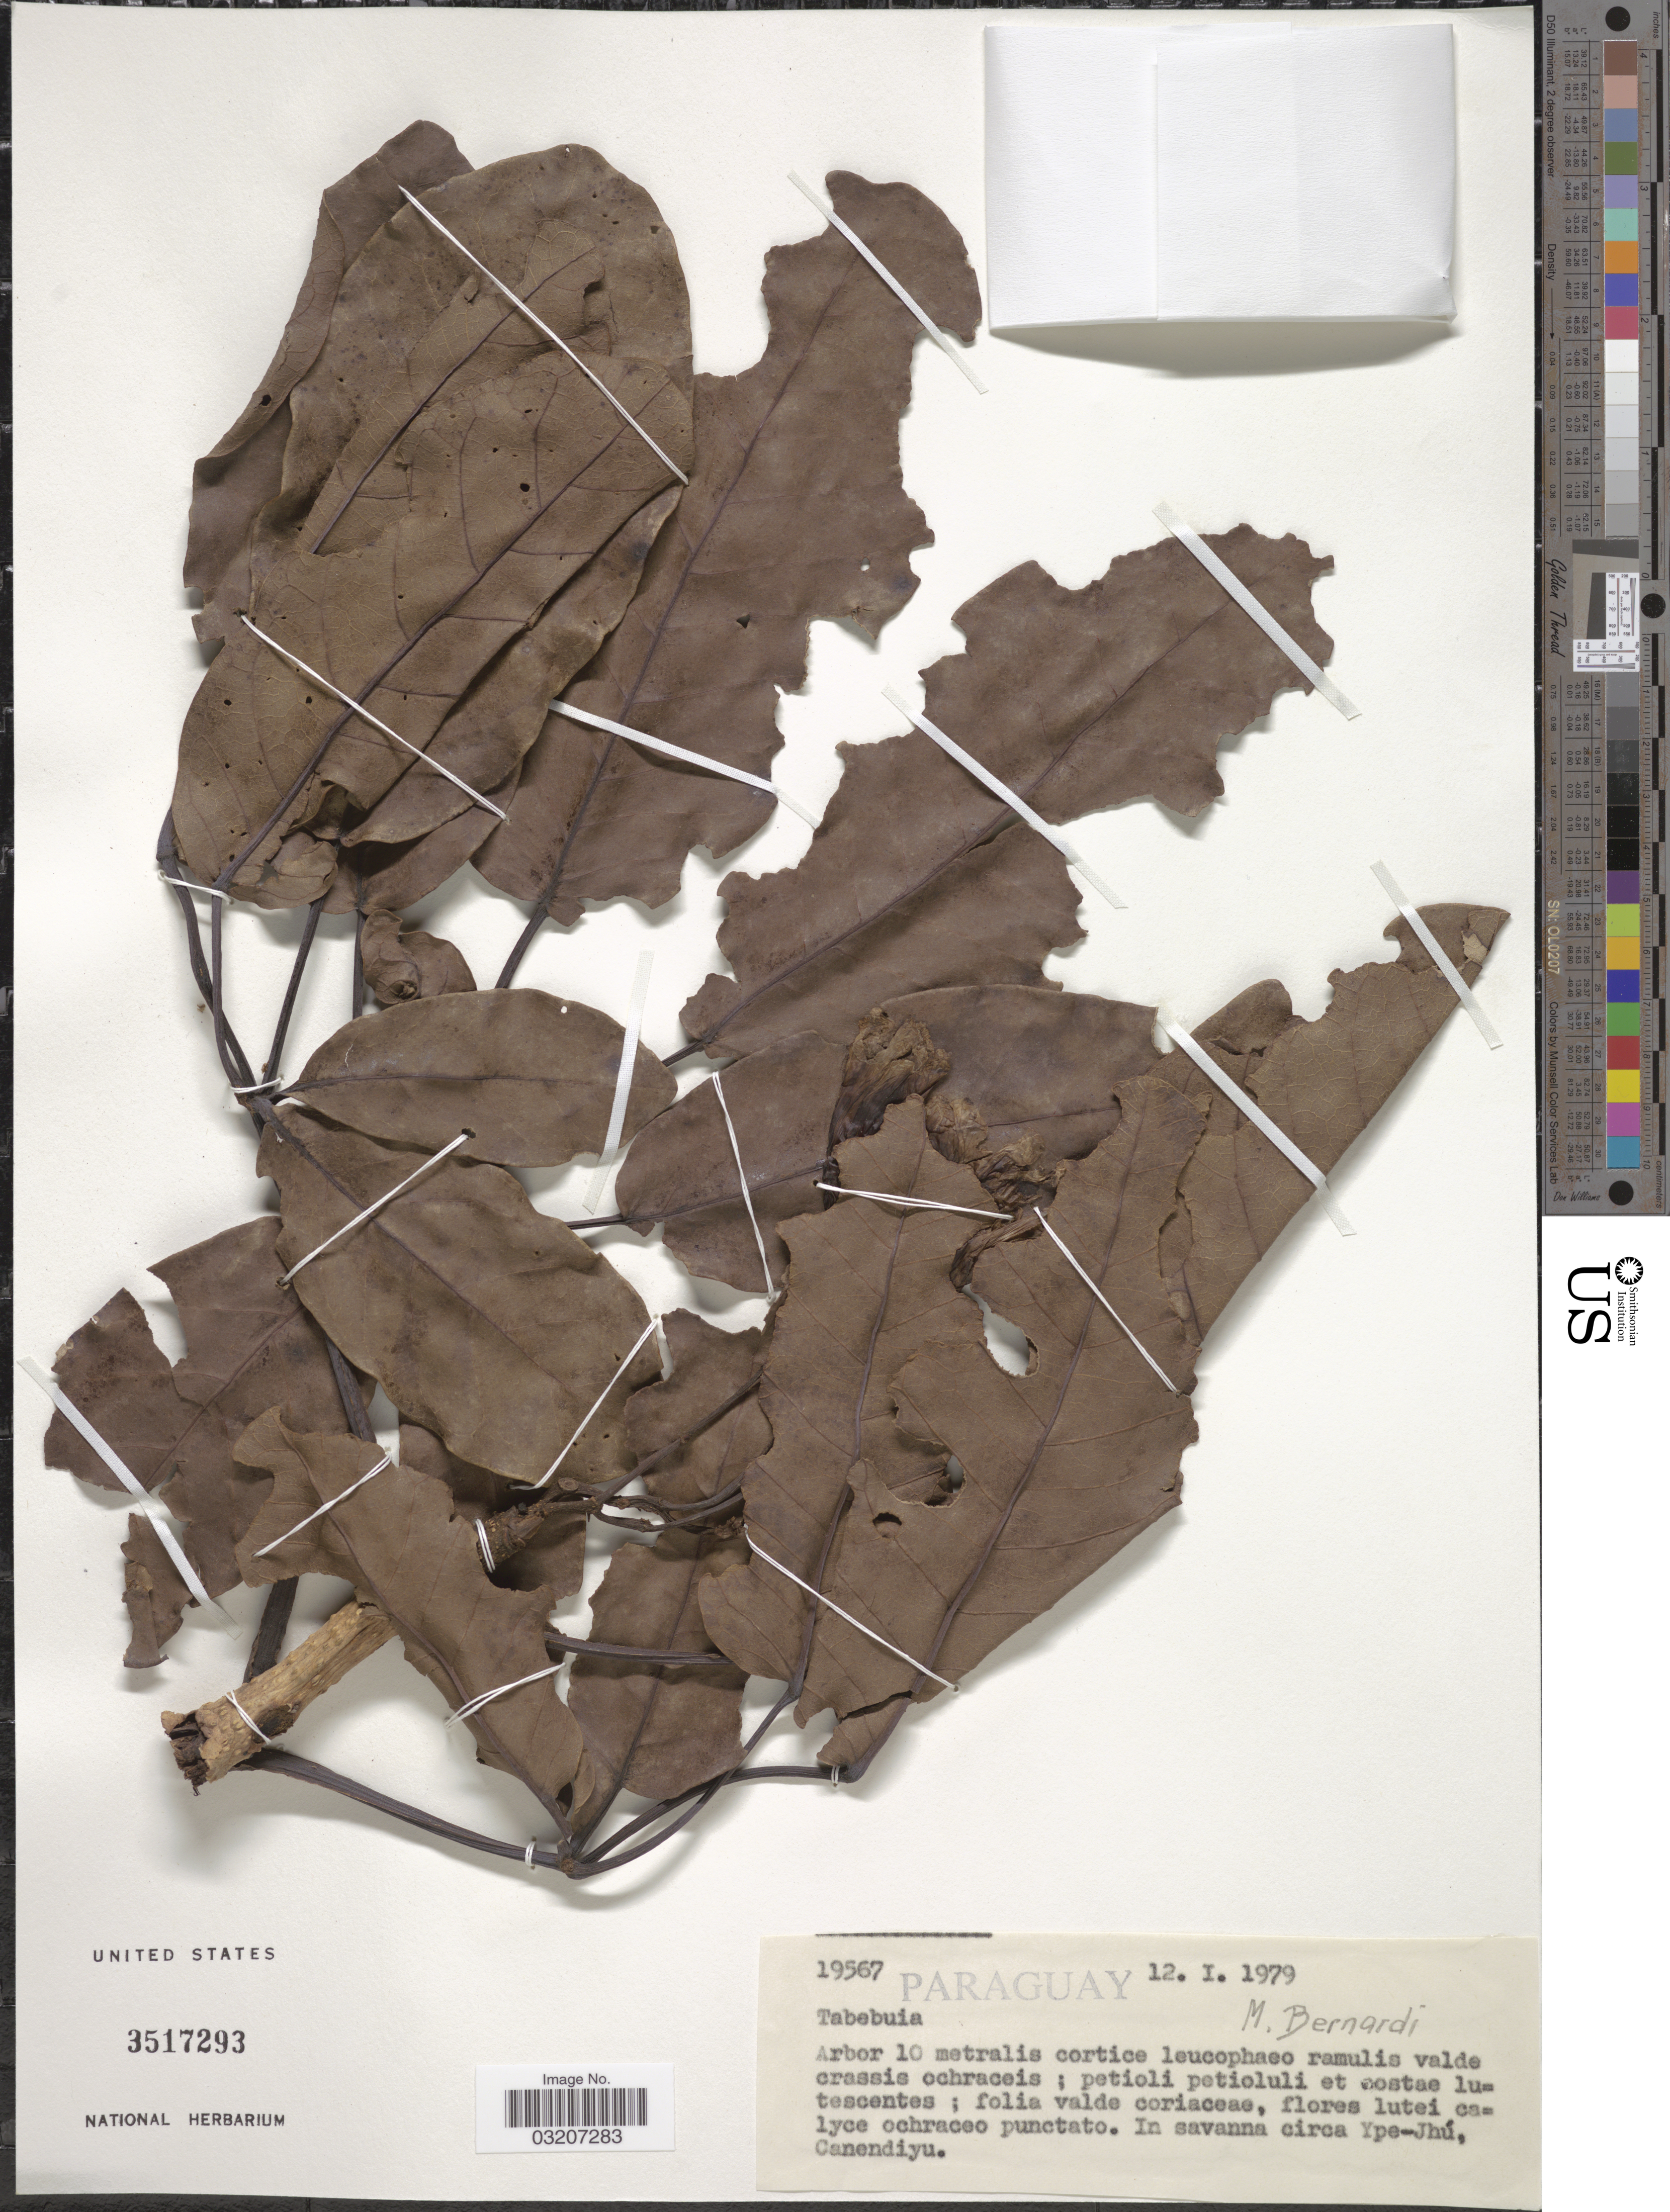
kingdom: Plantae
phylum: Tracheophyta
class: Magnoliopsida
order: Lamiales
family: Bignoniaceae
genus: Tabebuia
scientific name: Tabebuia sp.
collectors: M. Bernardi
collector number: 19567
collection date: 1979-01-12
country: Paraguay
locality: In savana circa Ype-Jhú, Canendiyu.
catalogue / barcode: US 3517293